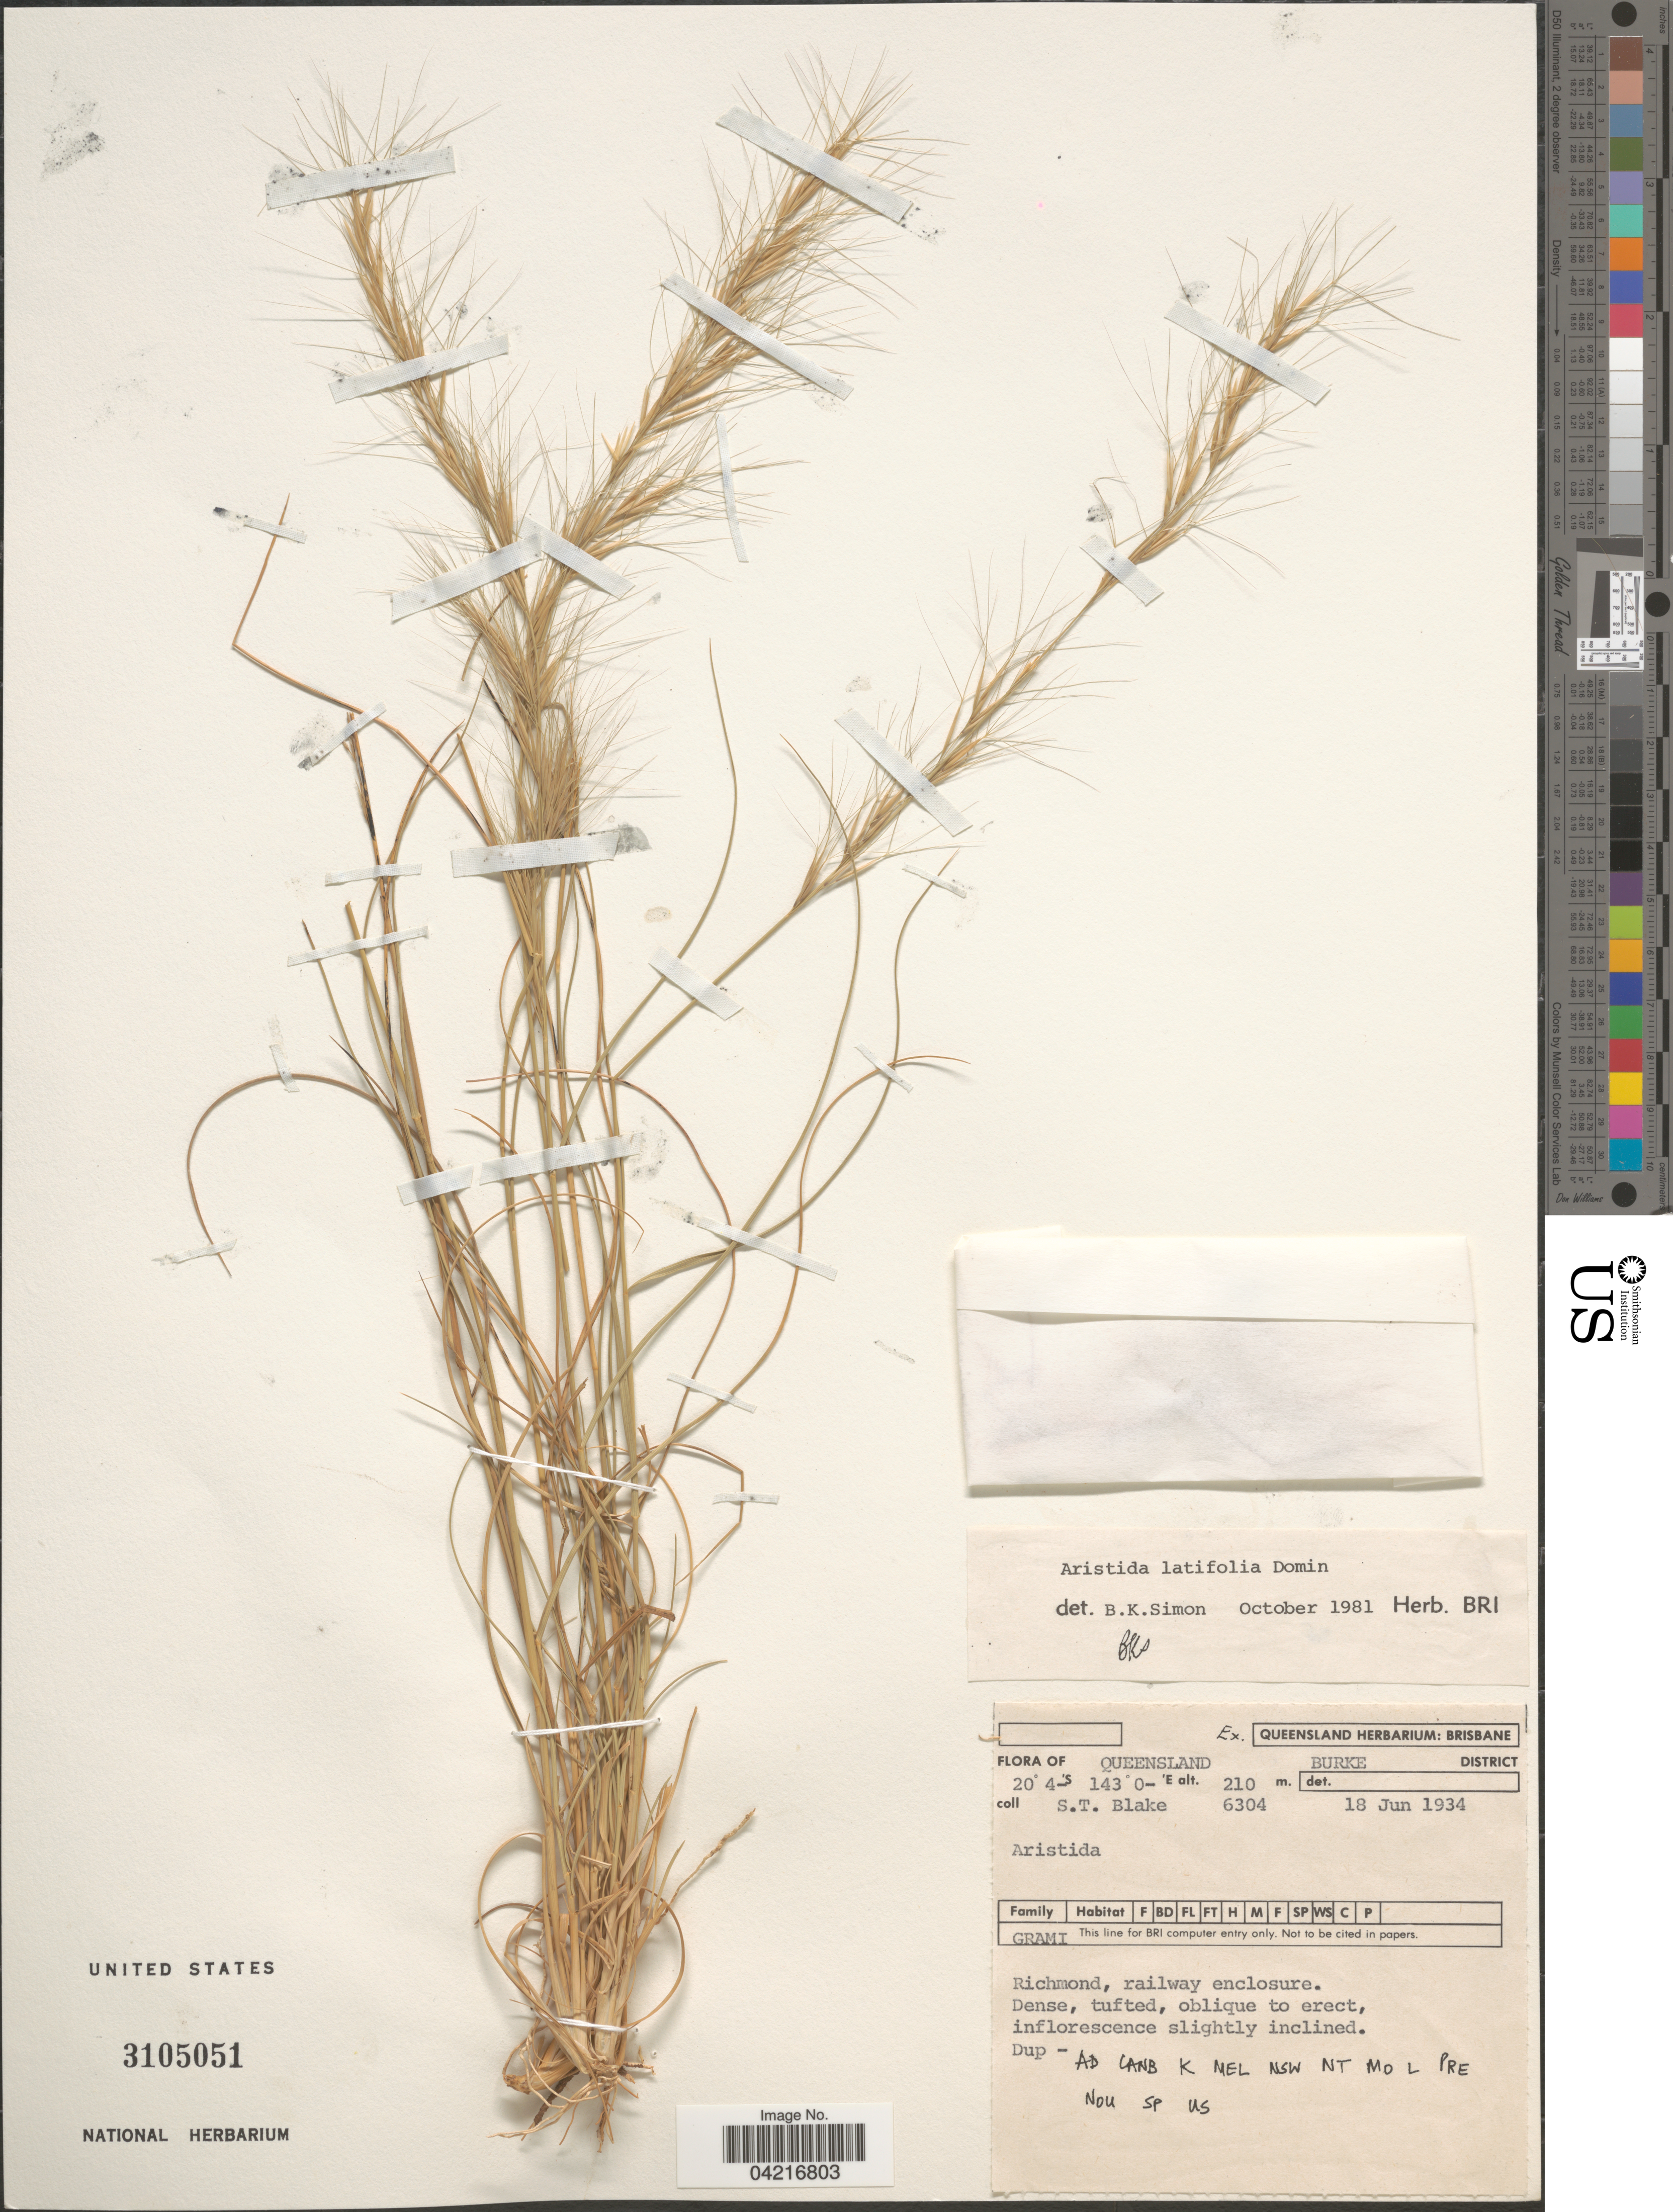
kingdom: Plantae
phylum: Tracheophyta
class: Liliopsida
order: Poales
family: Poaceae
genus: Aristida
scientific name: Aristida latifolia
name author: Domin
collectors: S. T. Blake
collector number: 6304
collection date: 1934-06-18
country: Australia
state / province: Queensland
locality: Burke District. Richmond, railway enclosure.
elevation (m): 210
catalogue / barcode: US 3105051